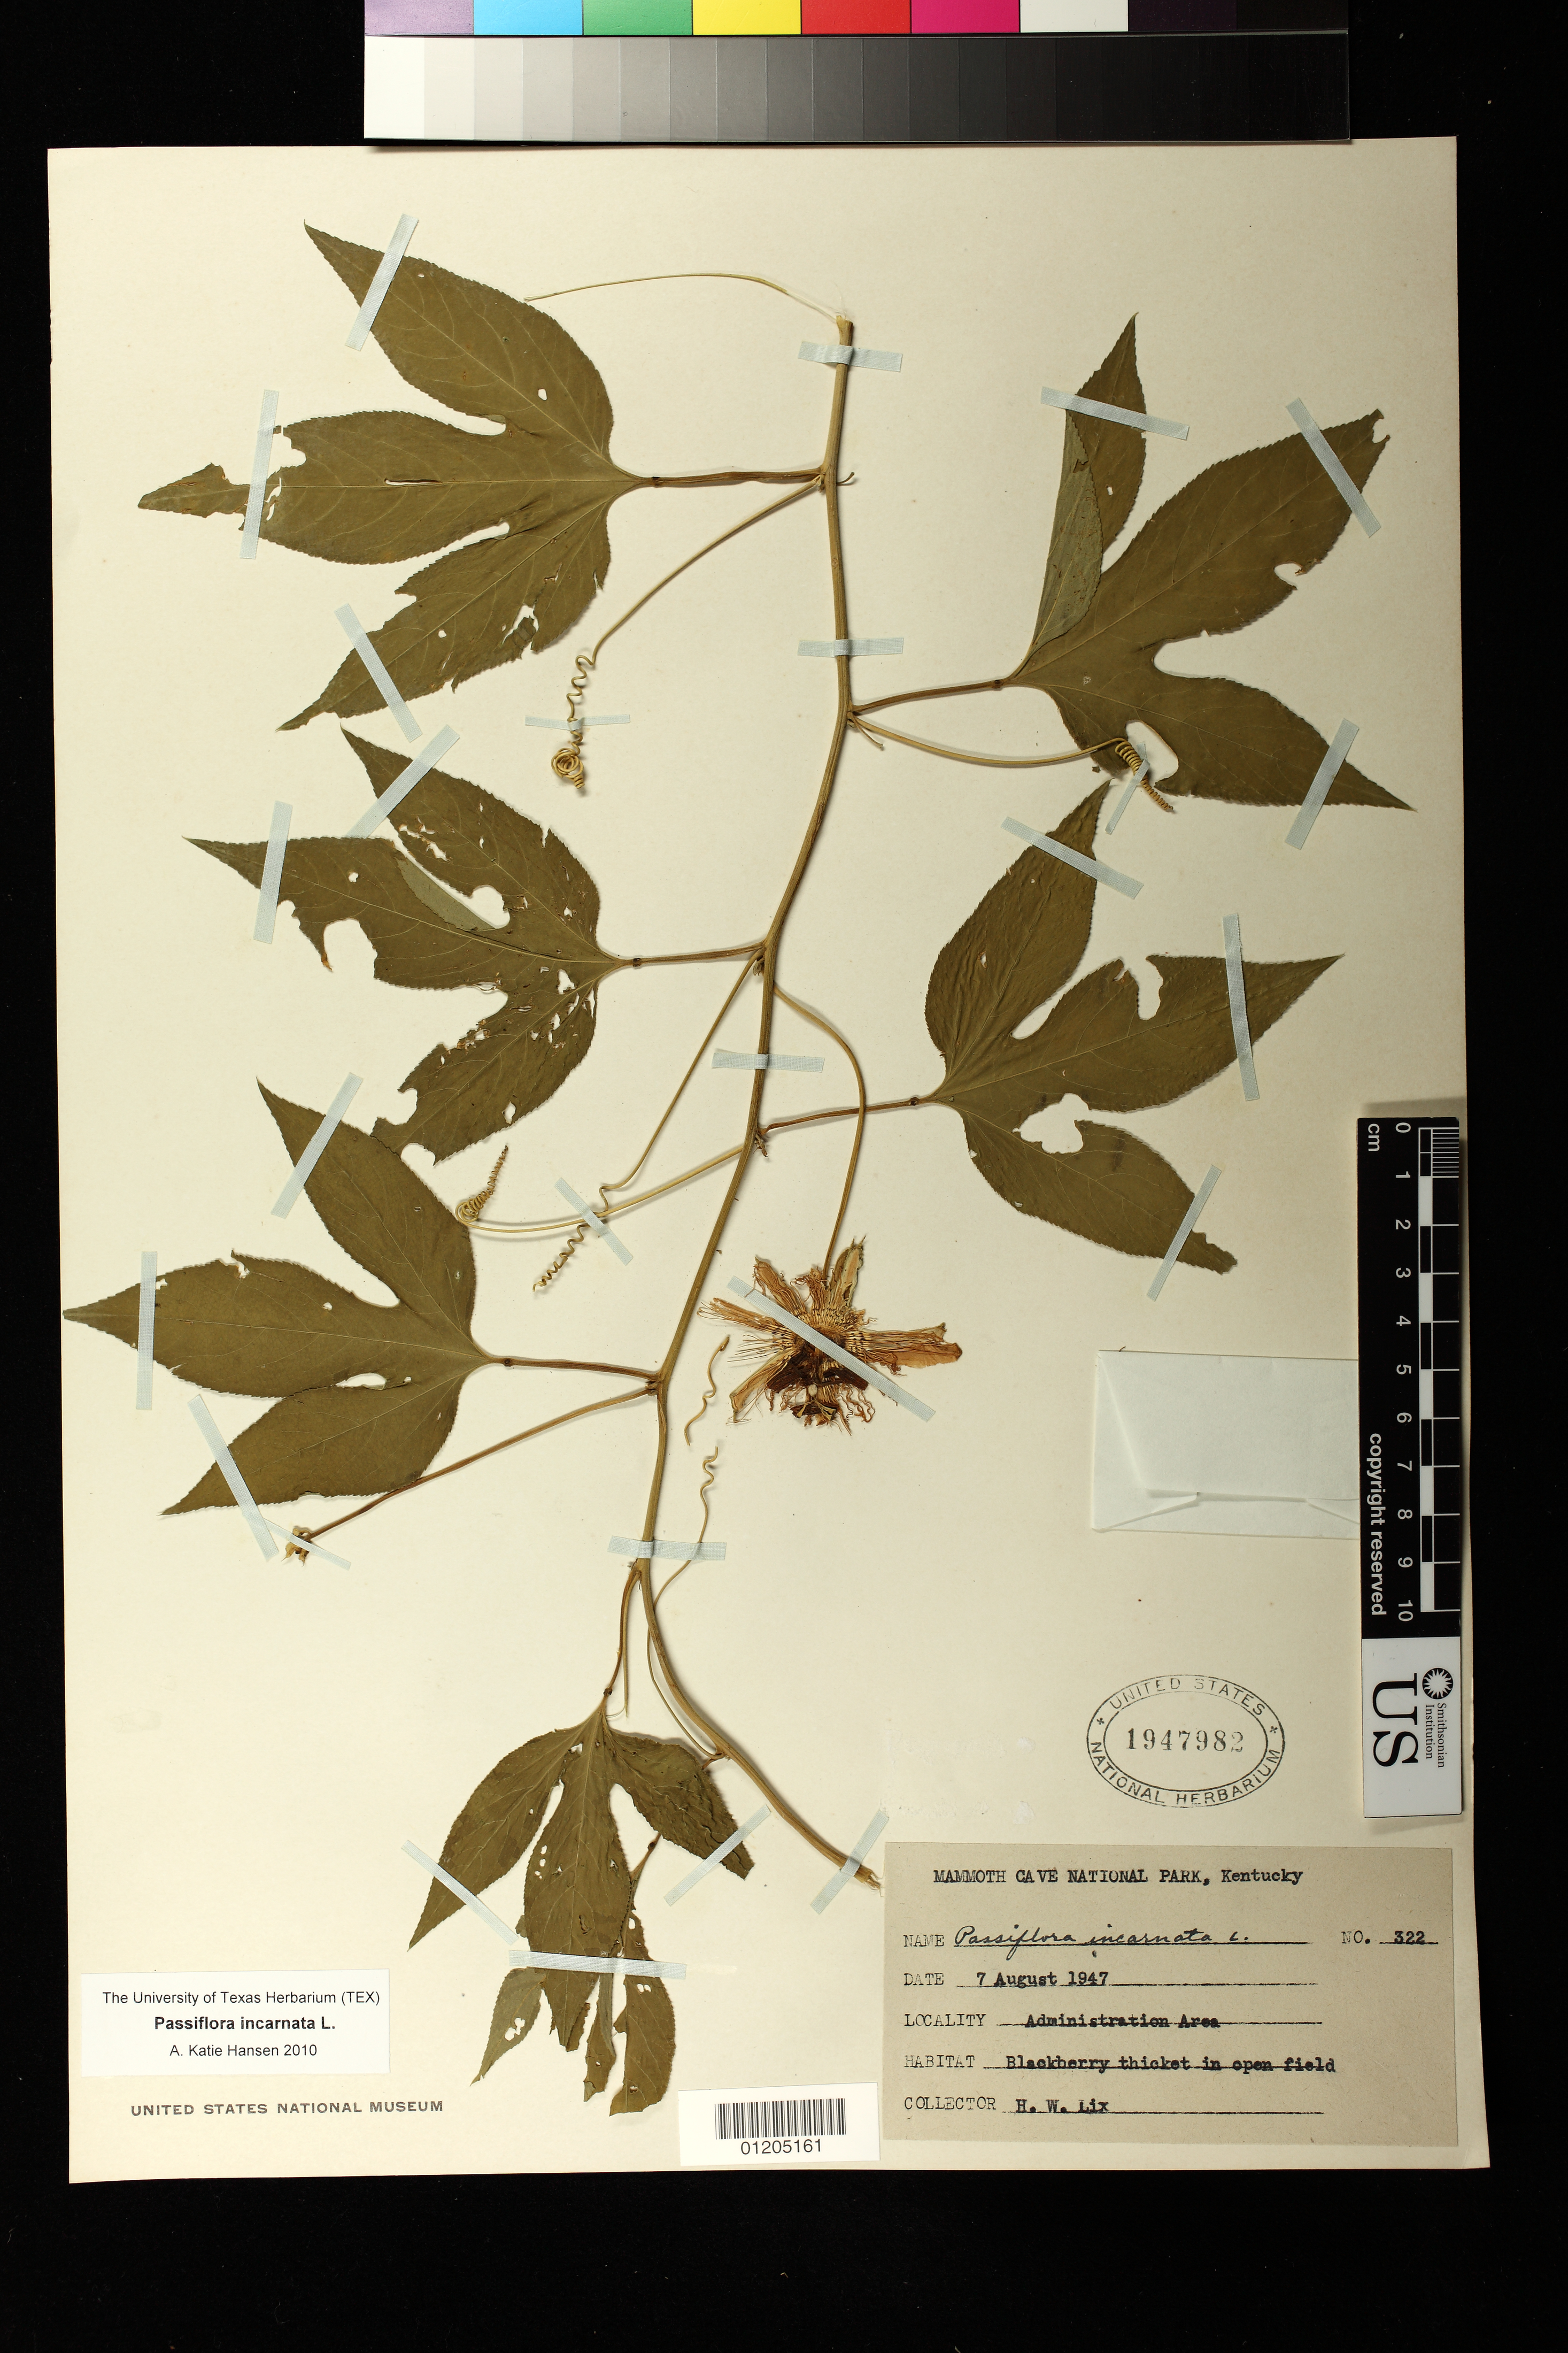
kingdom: Plantae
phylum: Tracheophyta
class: Magnoliopsida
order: Malpighiales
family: Passifloraceae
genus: Passiflora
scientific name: Passiflora incarnata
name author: L.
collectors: H. W. Lix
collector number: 322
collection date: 1947-08-07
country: United States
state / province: Kentucky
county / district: Edmonson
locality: Mammoth Cave National Park, Administration Area, blackberry thicket in open field.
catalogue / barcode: US 1947982